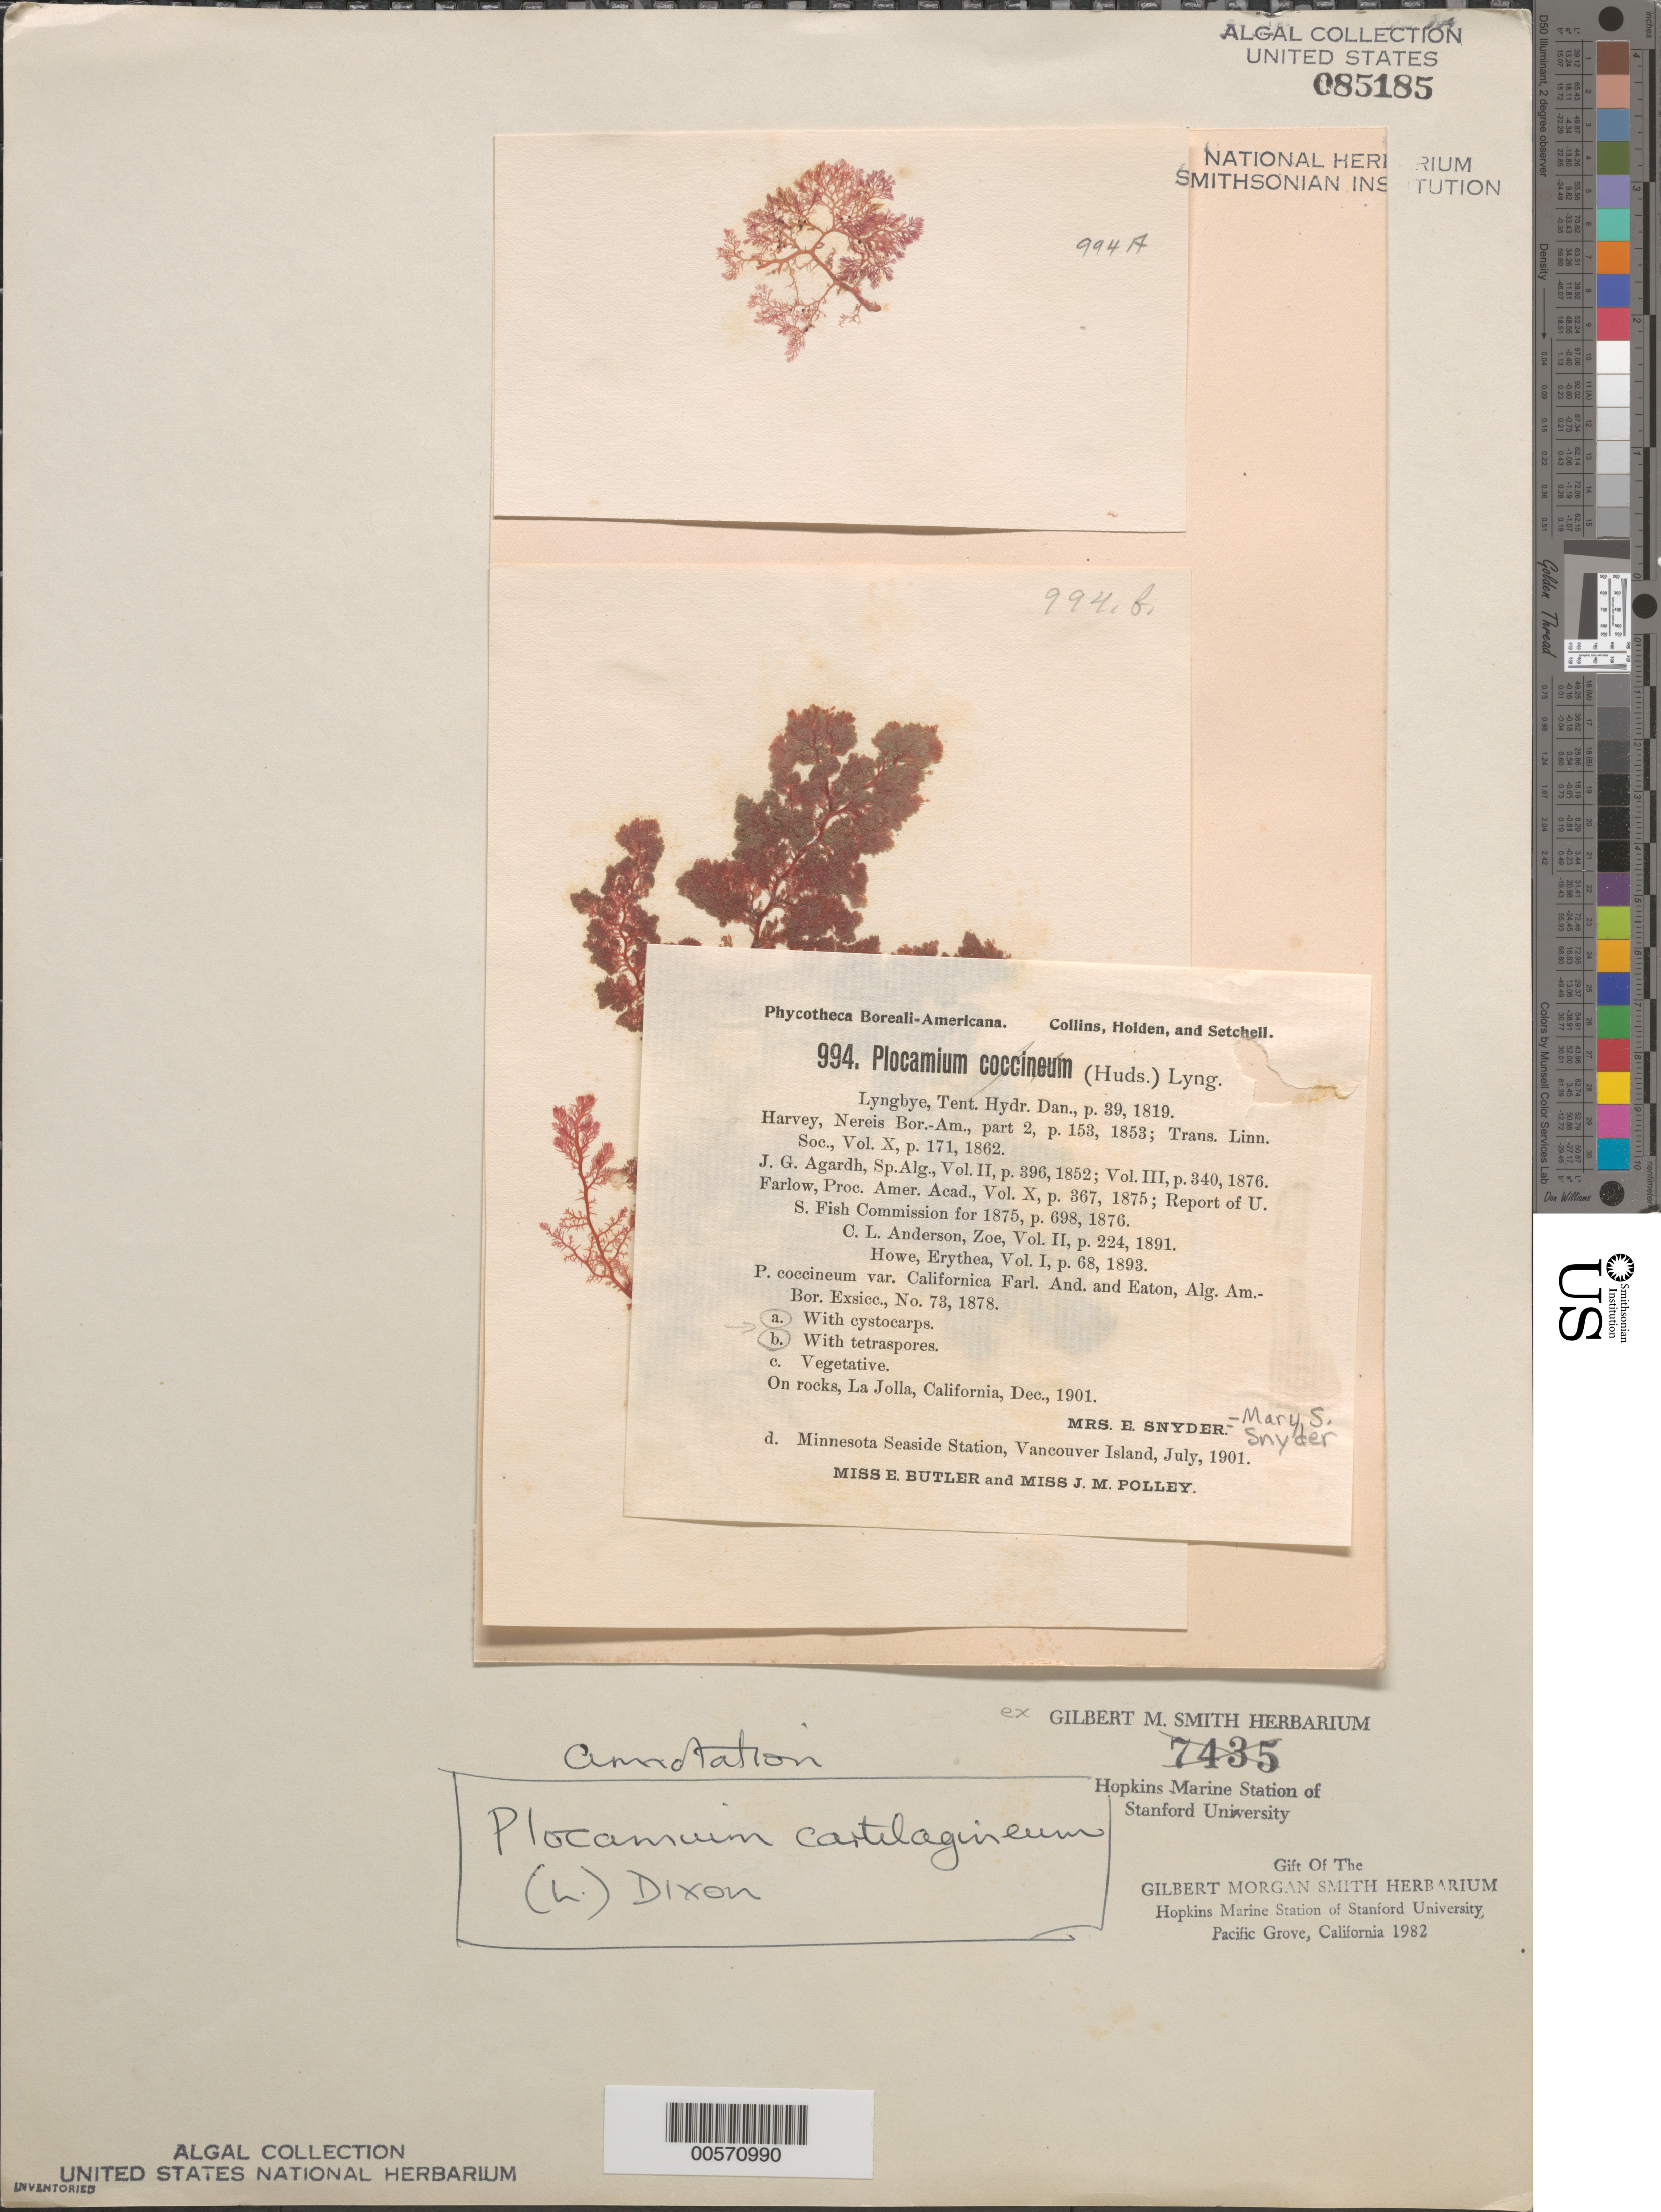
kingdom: Plantae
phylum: Rhodophyta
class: Florideophyceae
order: Plocamiales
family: Plocamiaceae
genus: Plocamium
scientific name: Plocamium cartilagineum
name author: (L.) P.S. Dixon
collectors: M. Snyder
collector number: PB-A 994A & PB-A 994B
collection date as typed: Dec 1901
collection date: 1901-12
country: United States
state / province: California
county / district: San Diego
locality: La Jolla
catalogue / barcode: US 85185